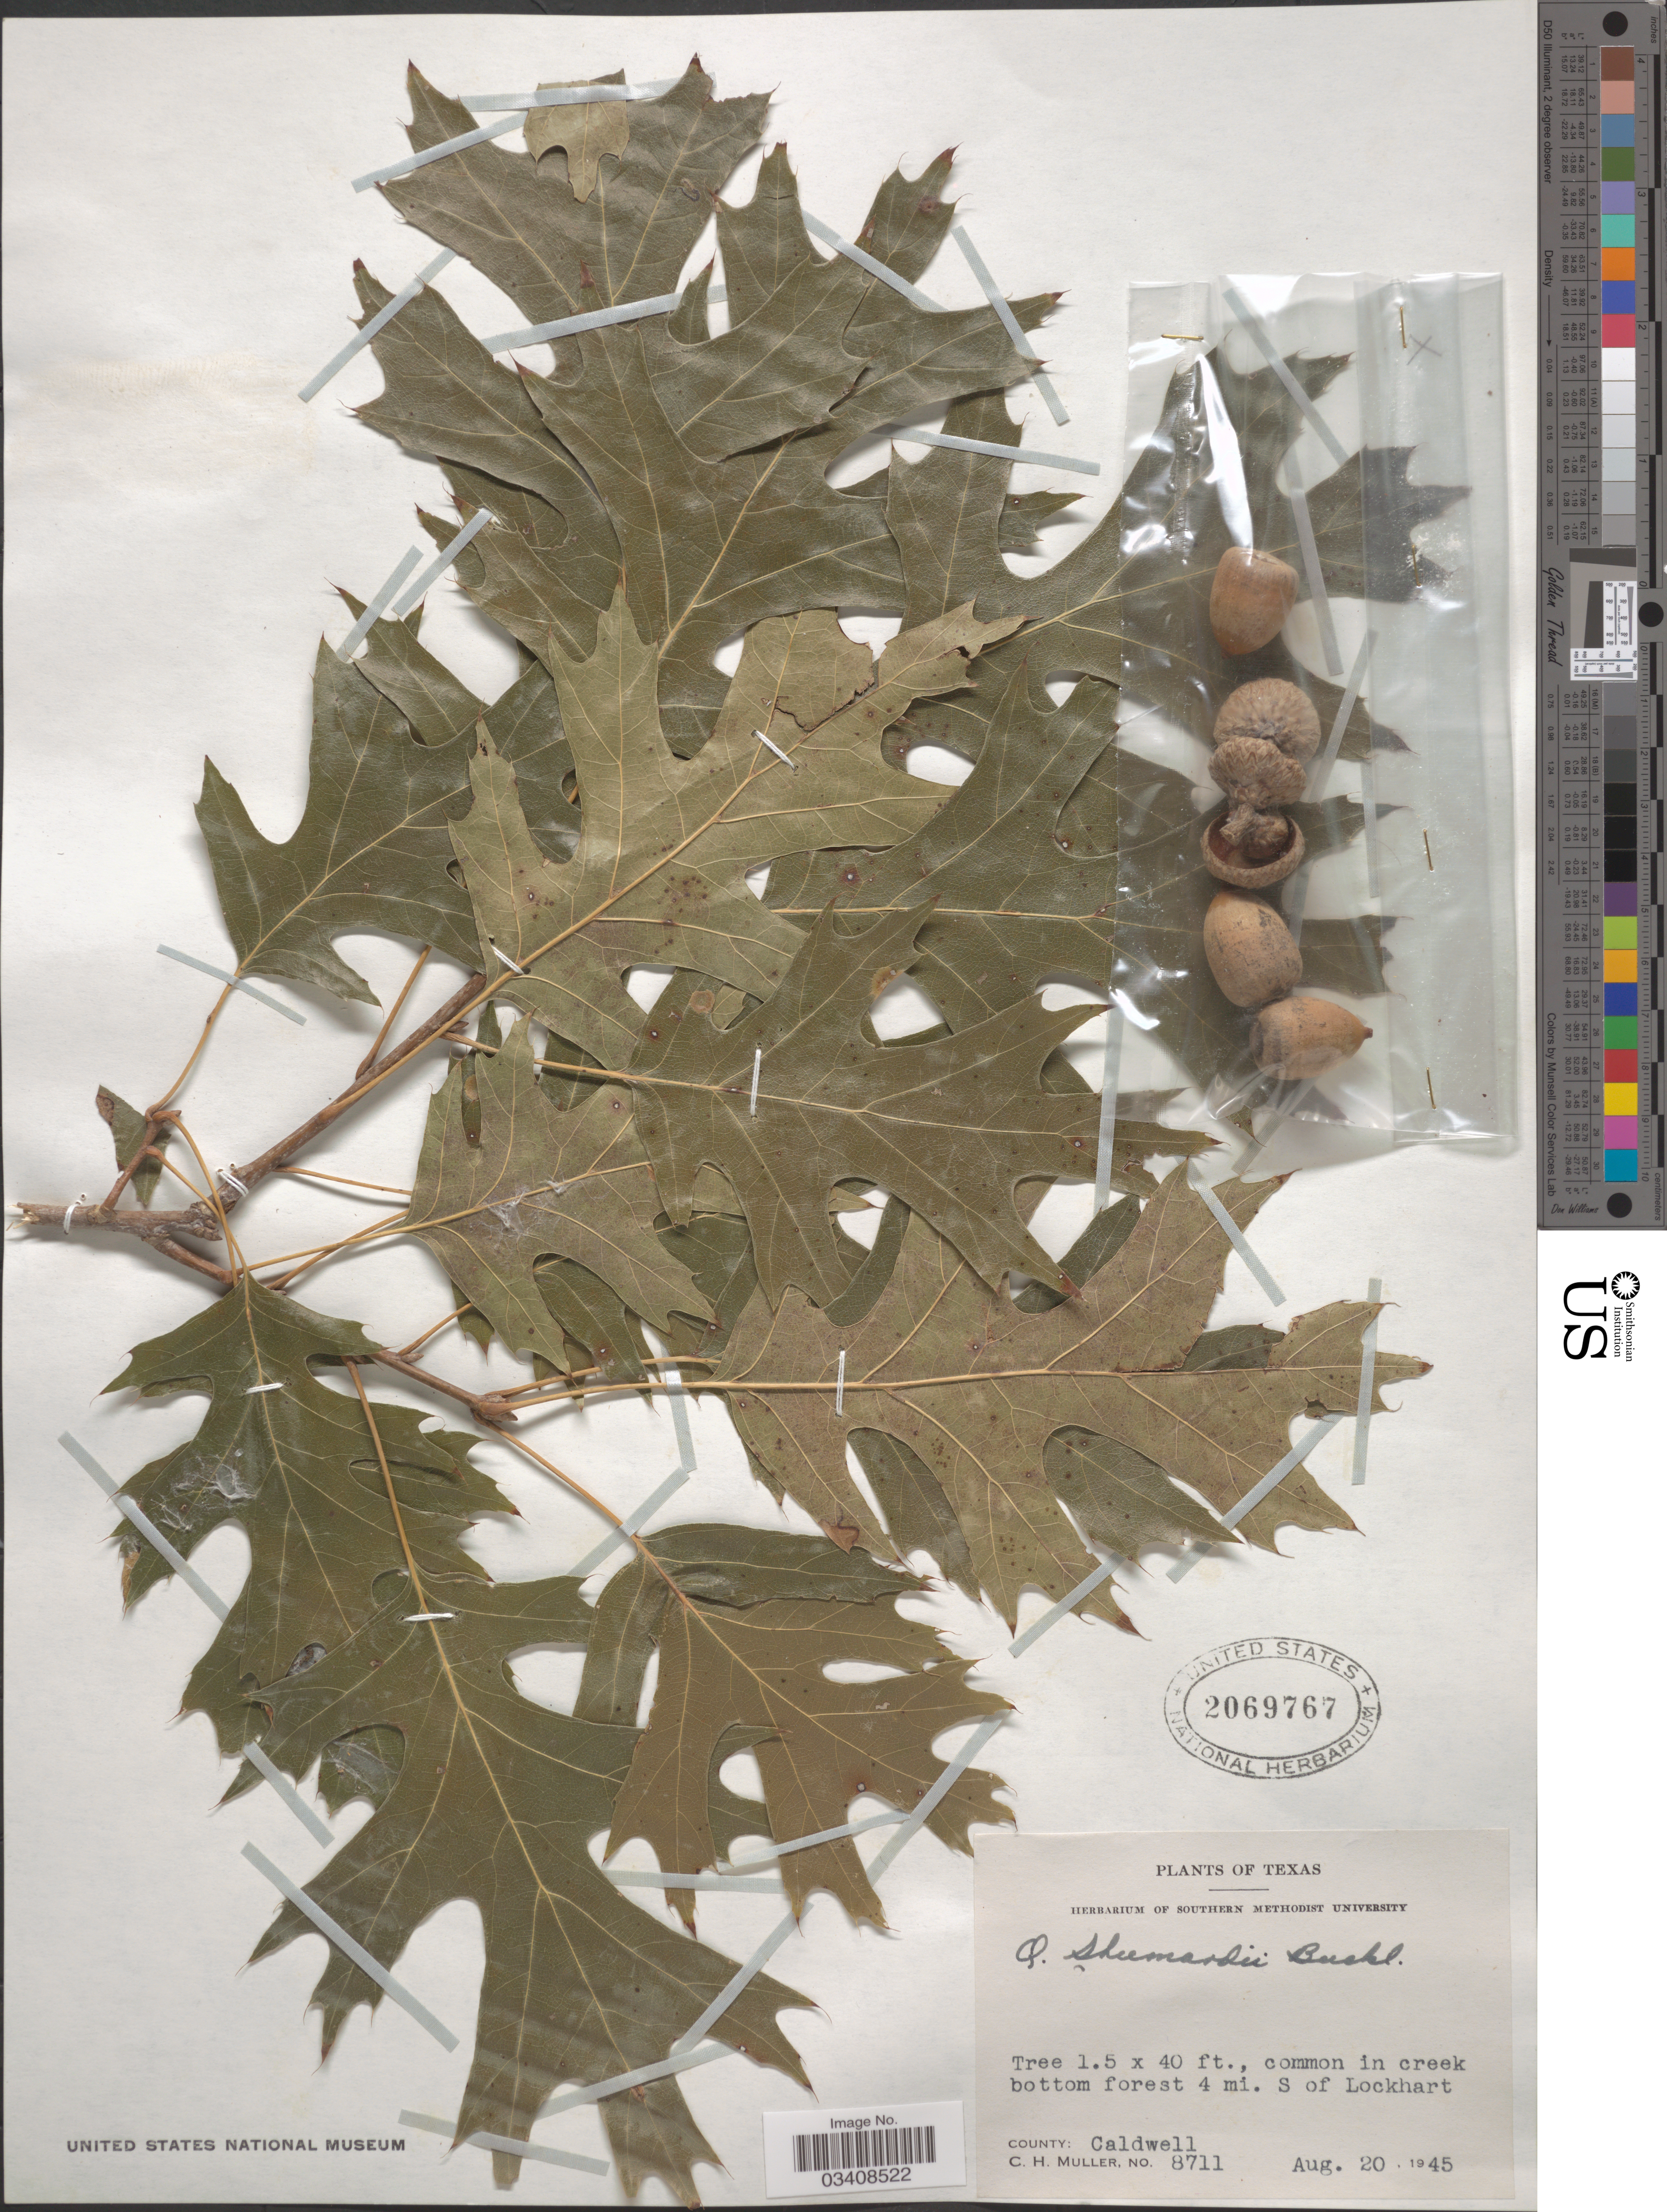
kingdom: Plantae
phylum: Tracheophyta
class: Magnoliopsida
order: Fagales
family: Fagaceae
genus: Quercus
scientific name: Quercus shumardii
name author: Buckley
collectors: C. H. Mueller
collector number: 8711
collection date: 1945-08-20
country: United States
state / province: Texas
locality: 4 mi. S of Lockhart. County: Caldwell.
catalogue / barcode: US 2069767